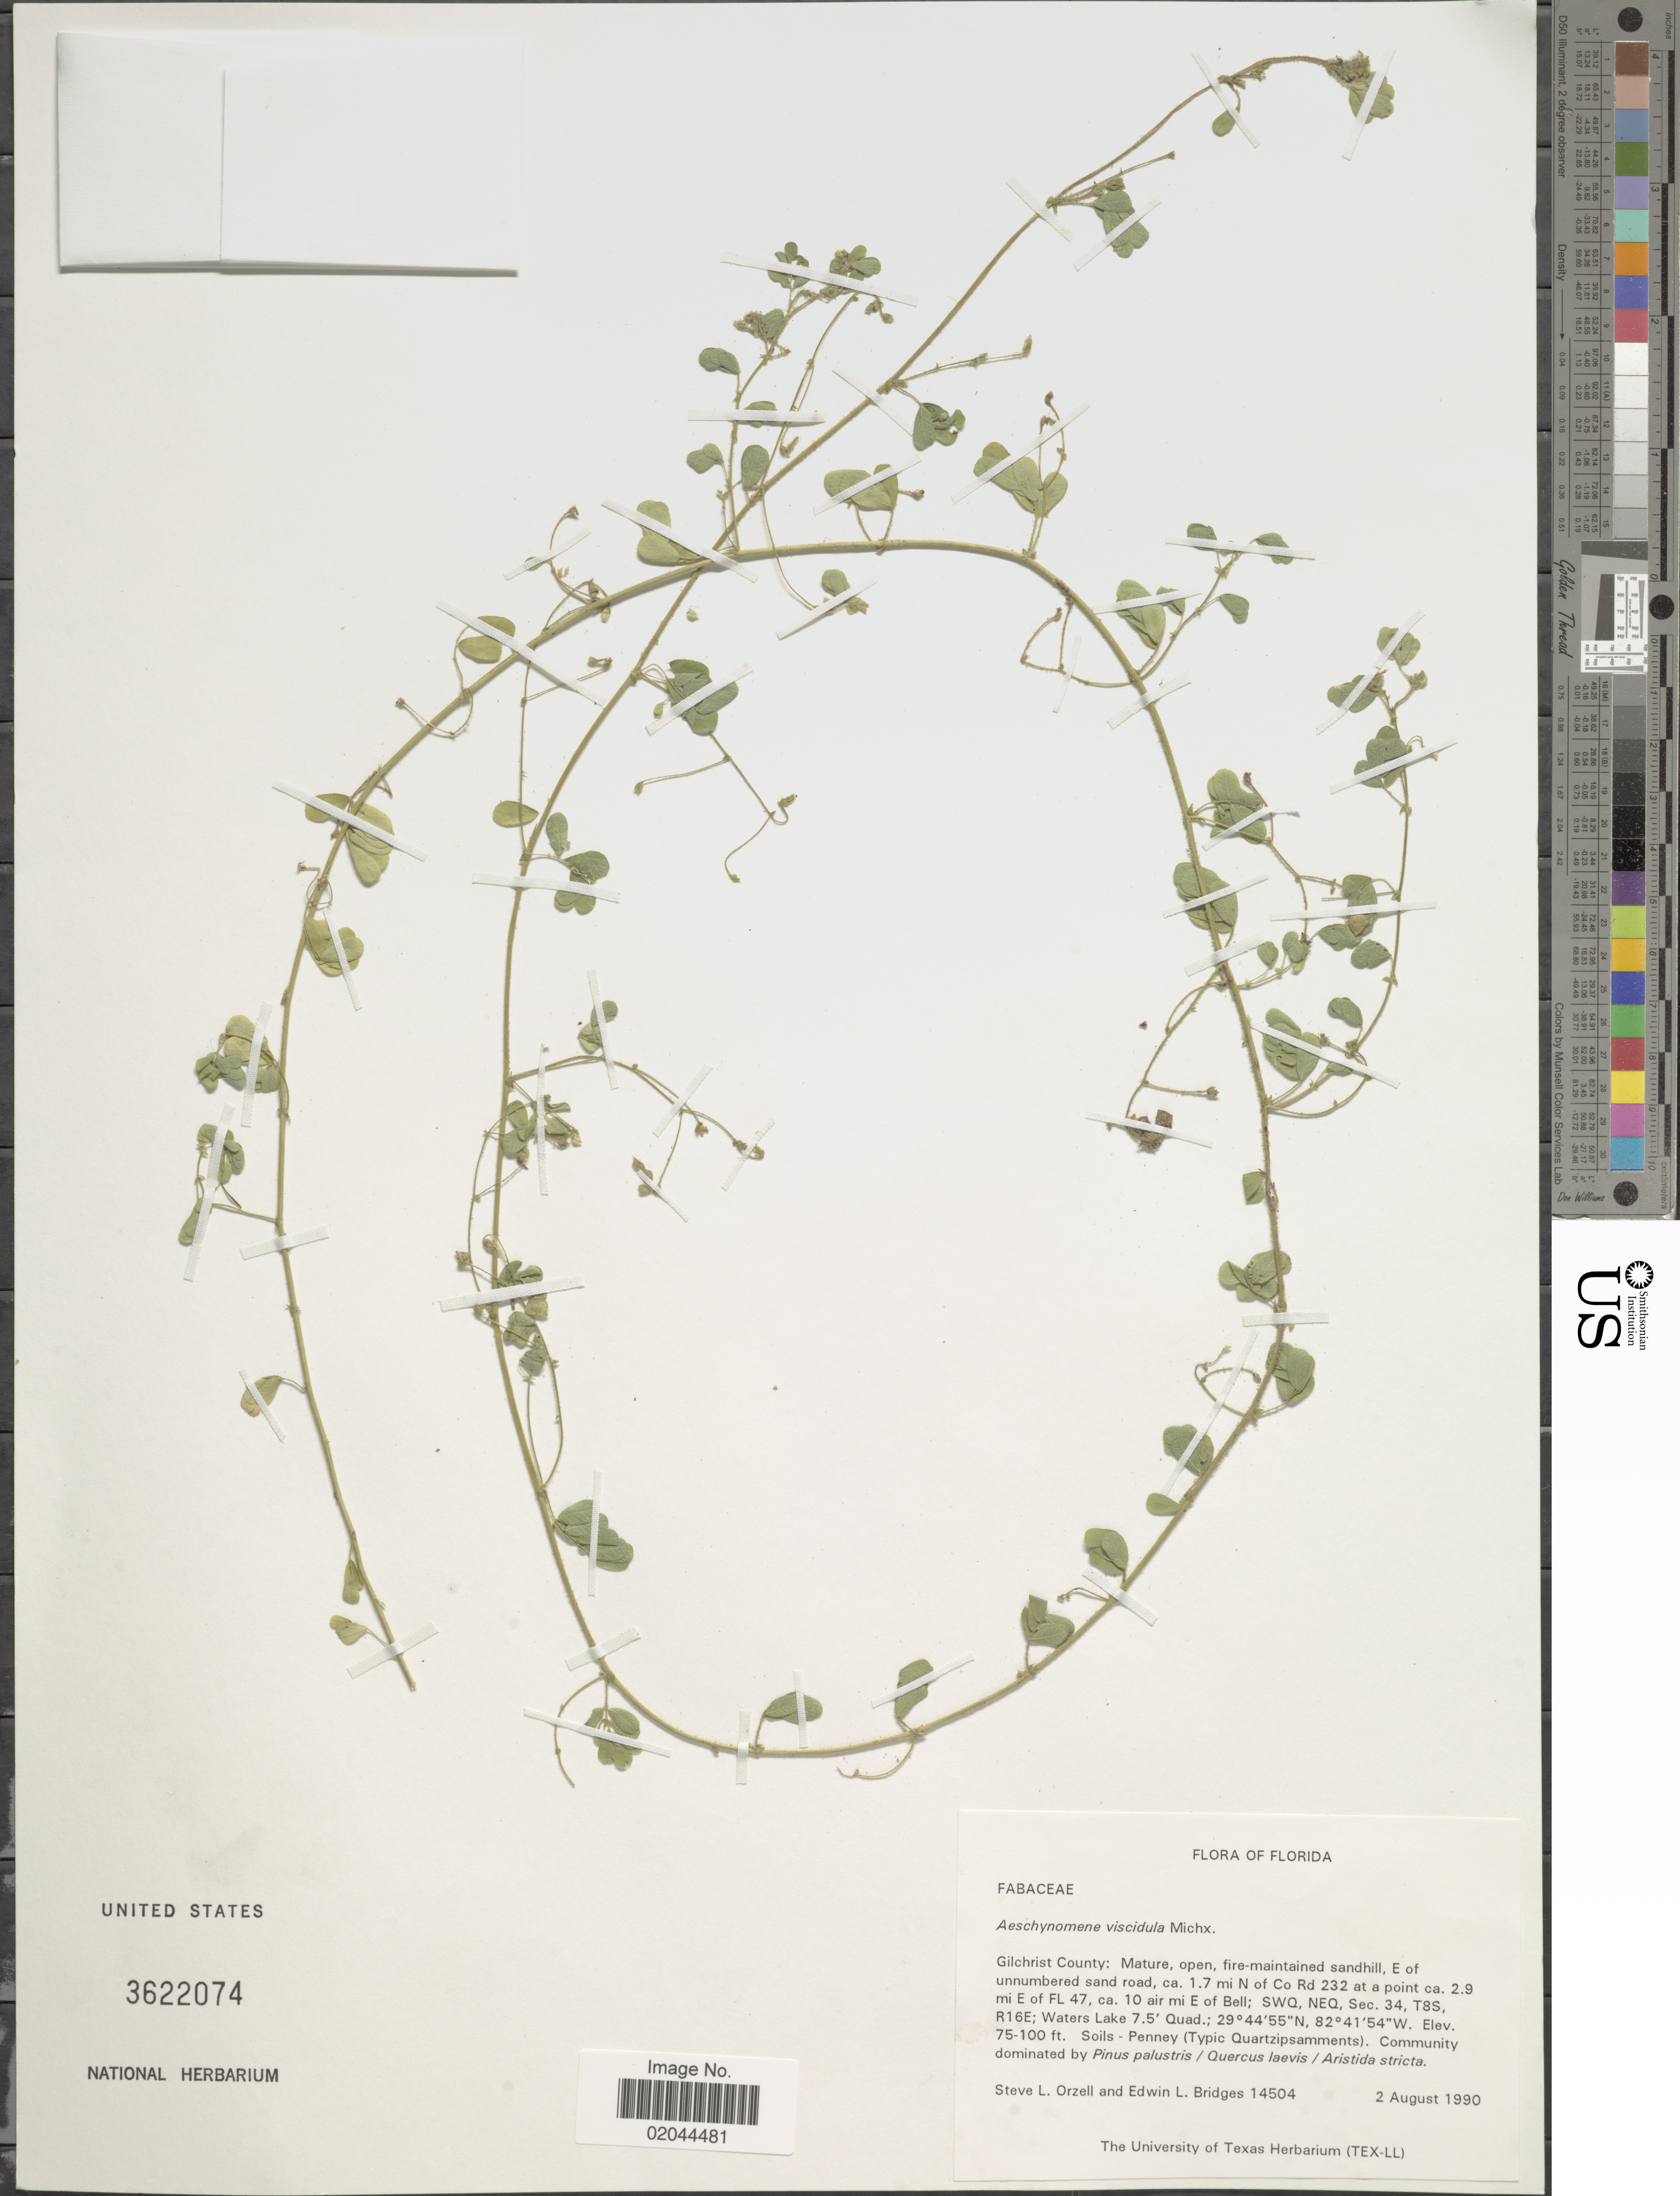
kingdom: Plantae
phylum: Tracheophyta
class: Magnoliopsida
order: Fabales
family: Fabaceae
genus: Aeschynomene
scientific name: Aeschynomene viscidula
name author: Michx.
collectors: S. Orzell & E. Bridges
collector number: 14504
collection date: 1990-08-02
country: United States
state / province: Florida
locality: Gilchrist County: Mature, open, fire-moutained sandhill, E of Unnumbered sand road, ca. 1.7 mi N of Co Rd 232 at a point ca. 2.9 mi E of FL 47, ca. 10 air mi E of Bell; SWQ, NEQ, Sec. 34, T8S, R16E; Waterlake 7.5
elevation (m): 23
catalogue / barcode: US 3622074